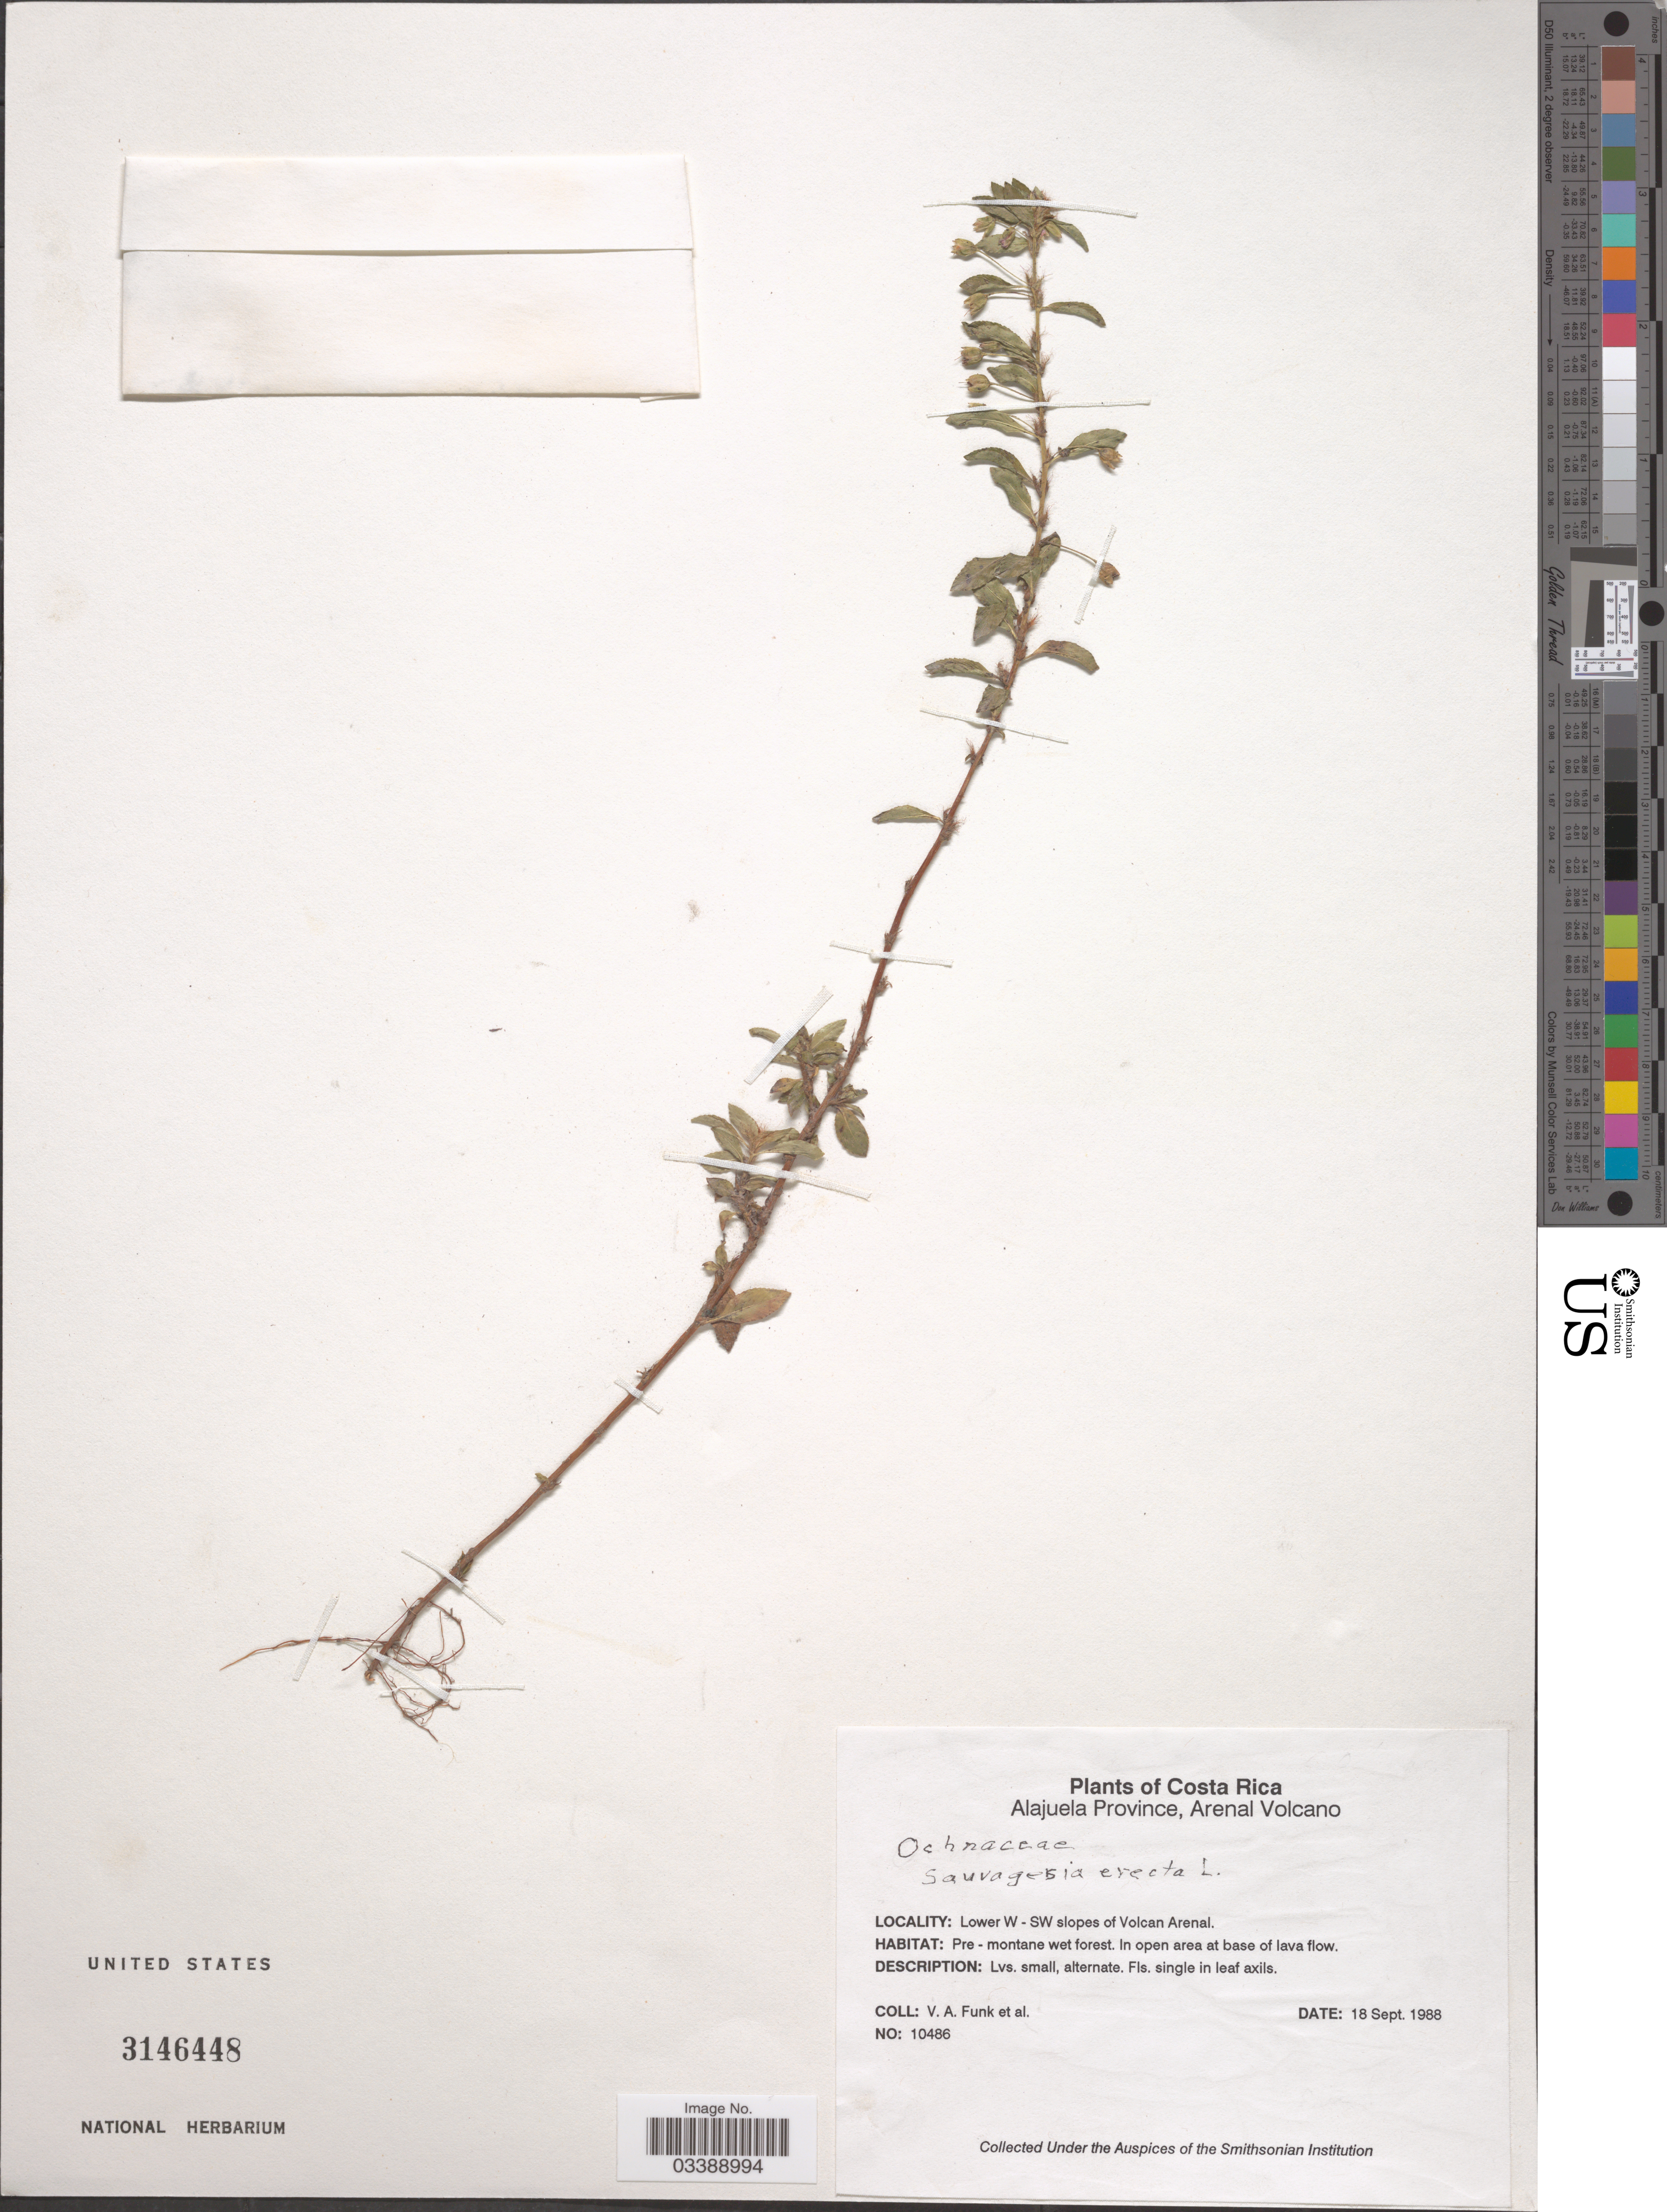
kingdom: Plantae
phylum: Tracheophyta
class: Magnoliopsida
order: Malpighiales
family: Ochnaceae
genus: Sauvagesia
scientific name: Sauvagesia erecta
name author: L.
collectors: V. Funk & et al.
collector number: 10486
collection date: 1988-09-18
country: Costa Rica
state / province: Alajuela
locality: Arenal Volcano. Lower W - SW slopes of Volcan Arenal.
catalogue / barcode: US 3146448